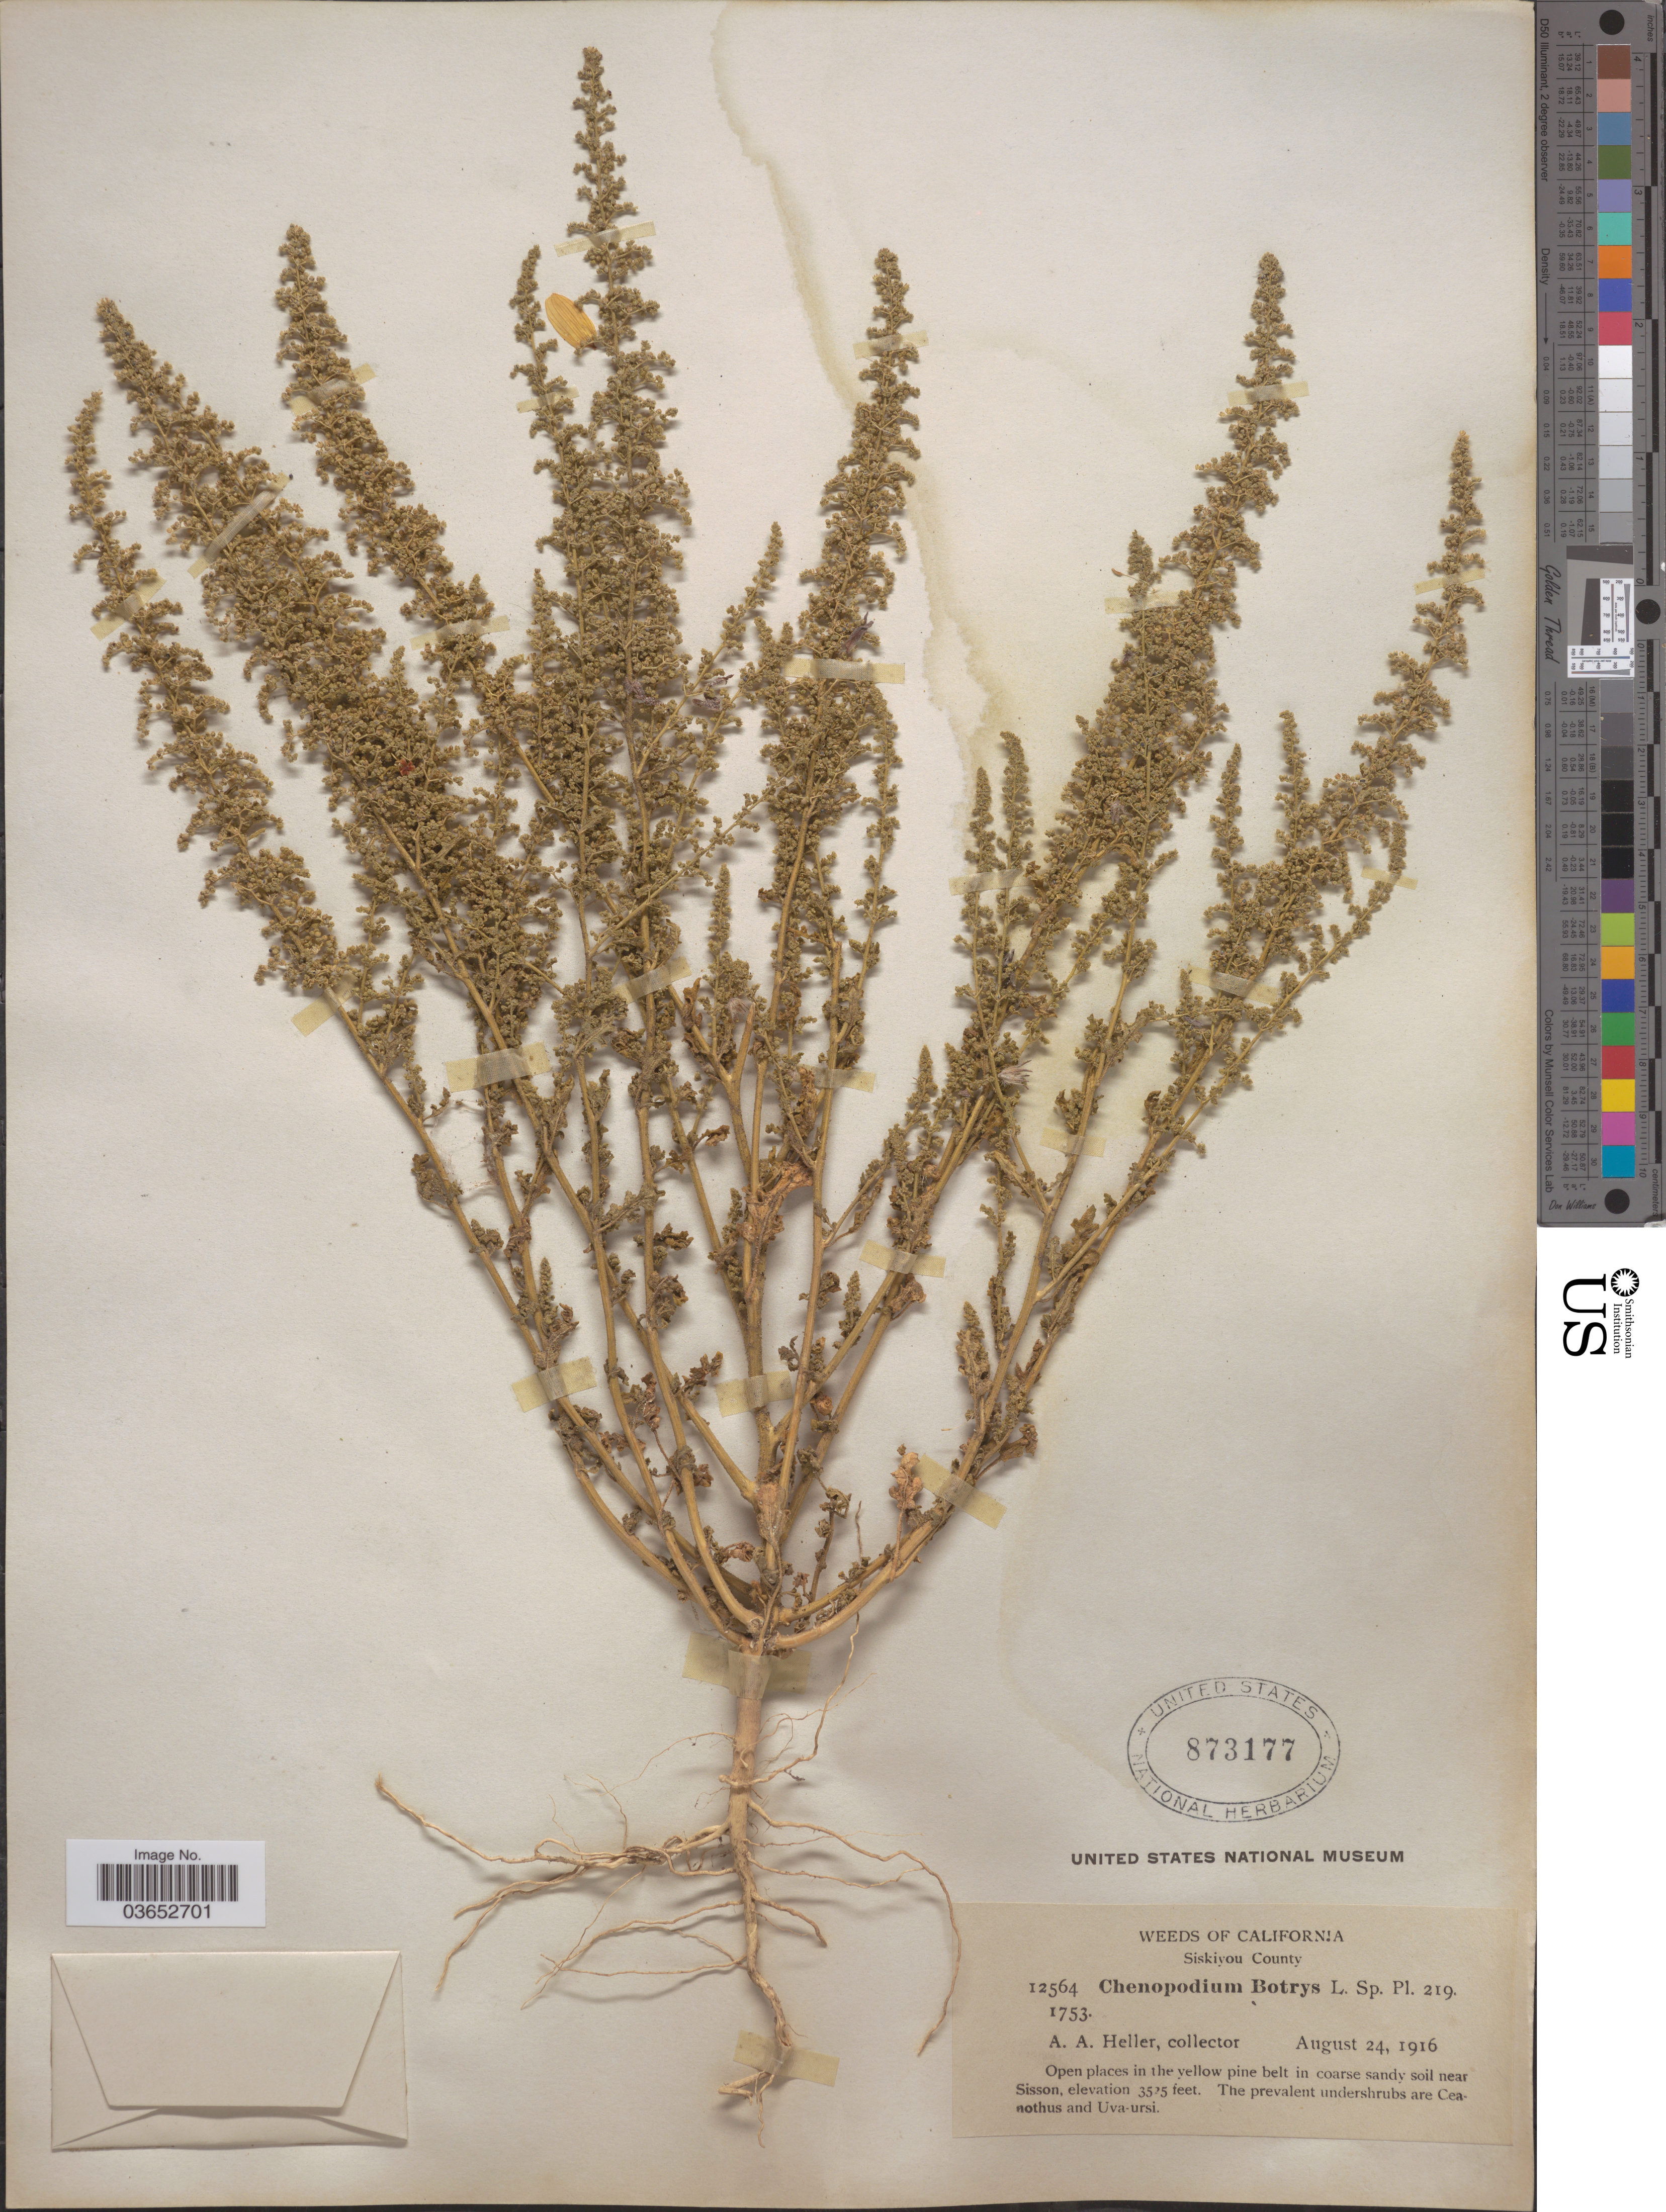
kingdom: Plantae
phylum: Tracheophyta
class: Magnoliopsida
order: Caryophyllales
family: Amaranthaceae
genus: Chenopodium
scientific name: Chenopodium botrys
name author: L.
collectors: A. A. Heller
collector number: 12564/1753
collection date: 1916-08-24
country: United States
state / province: California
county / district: Siskiyou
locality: Siskiyou County. Near Sisson.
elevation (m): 1074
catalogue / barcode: US 873177